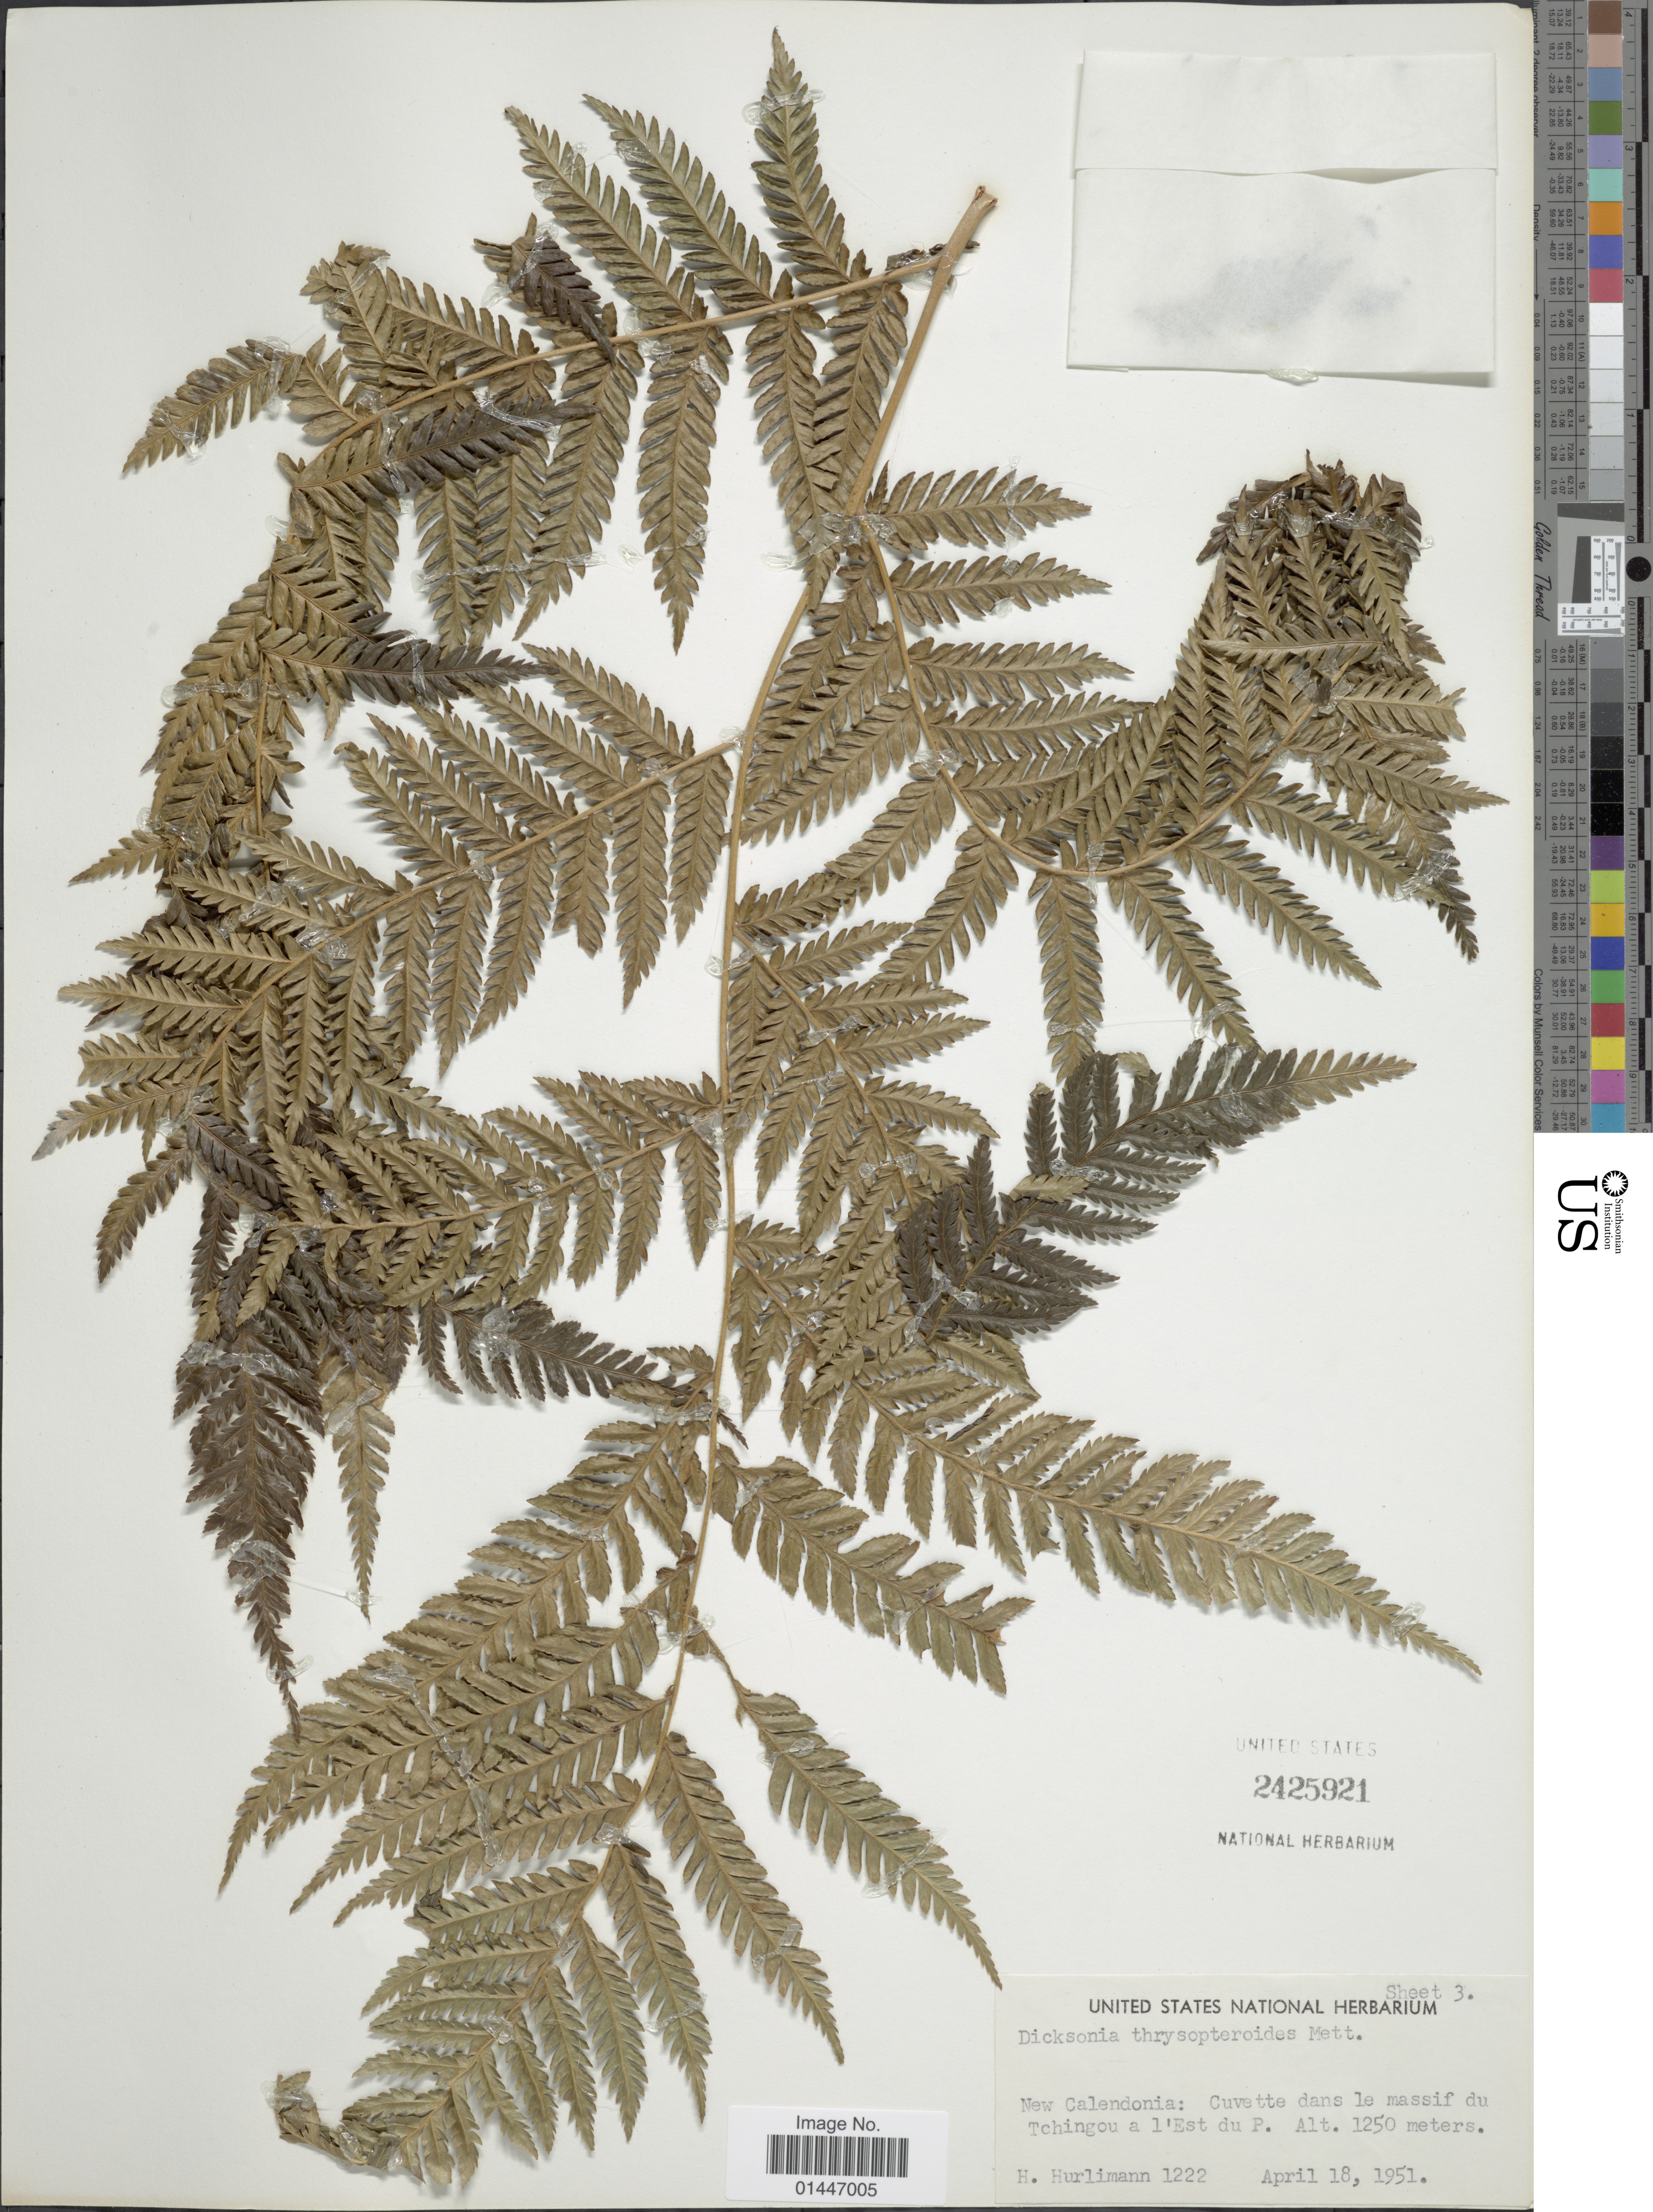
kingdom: Plantae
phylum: Tracheophyta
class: Polypodiopsida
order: Cyatheales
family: Dicksoniaceae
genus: Dicksonia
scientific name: Dicksonia thyrsopteroides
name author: Mett.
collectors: H. Hurlimann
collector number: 1222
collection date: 1951-04-18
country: New Caledonia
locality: Cuvette dans le massif du Tchingou a l 'Est du P.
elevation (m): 1250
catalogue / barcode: US 2425921